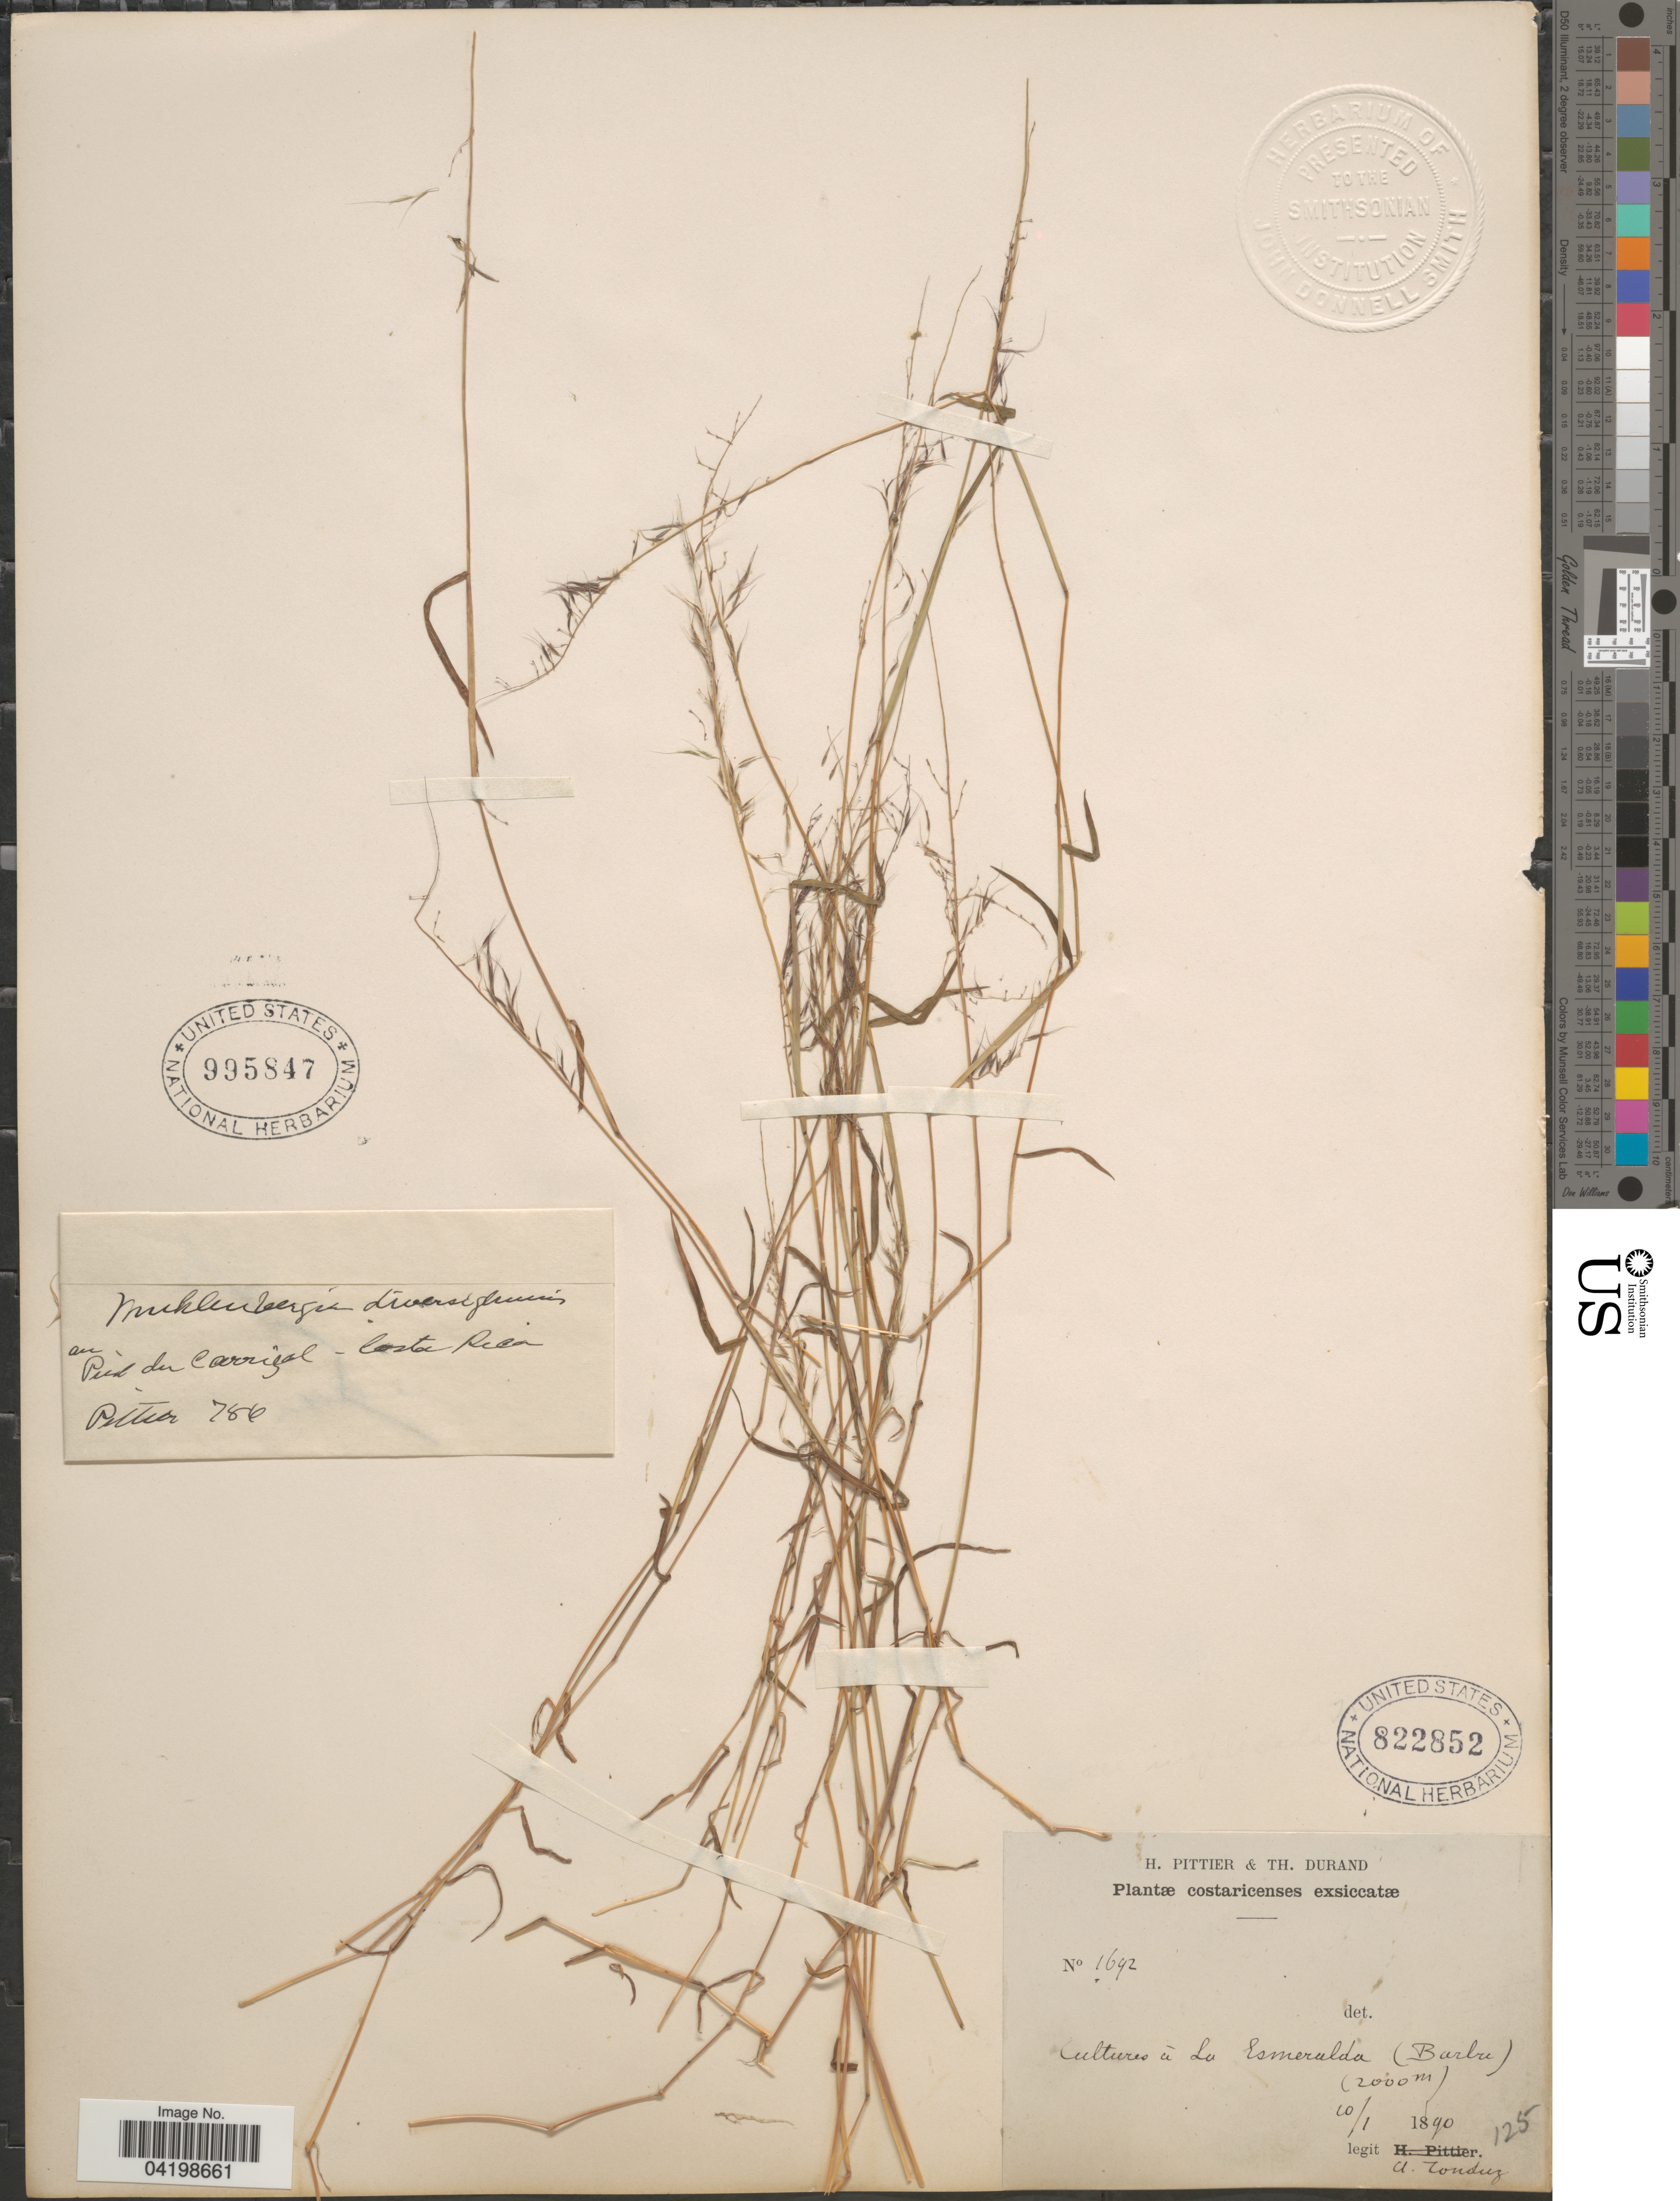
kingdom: Plantae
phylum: Tracheophyta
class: Liliopsida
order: Poales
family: Poaceae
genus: Muhlenbergia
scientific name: Muhlenbergia diversiglumis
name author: Trin.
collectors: Pittier, --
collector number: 786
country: Costa Rica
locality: Au Pied du Carrizal.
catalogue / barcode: US 995847-2